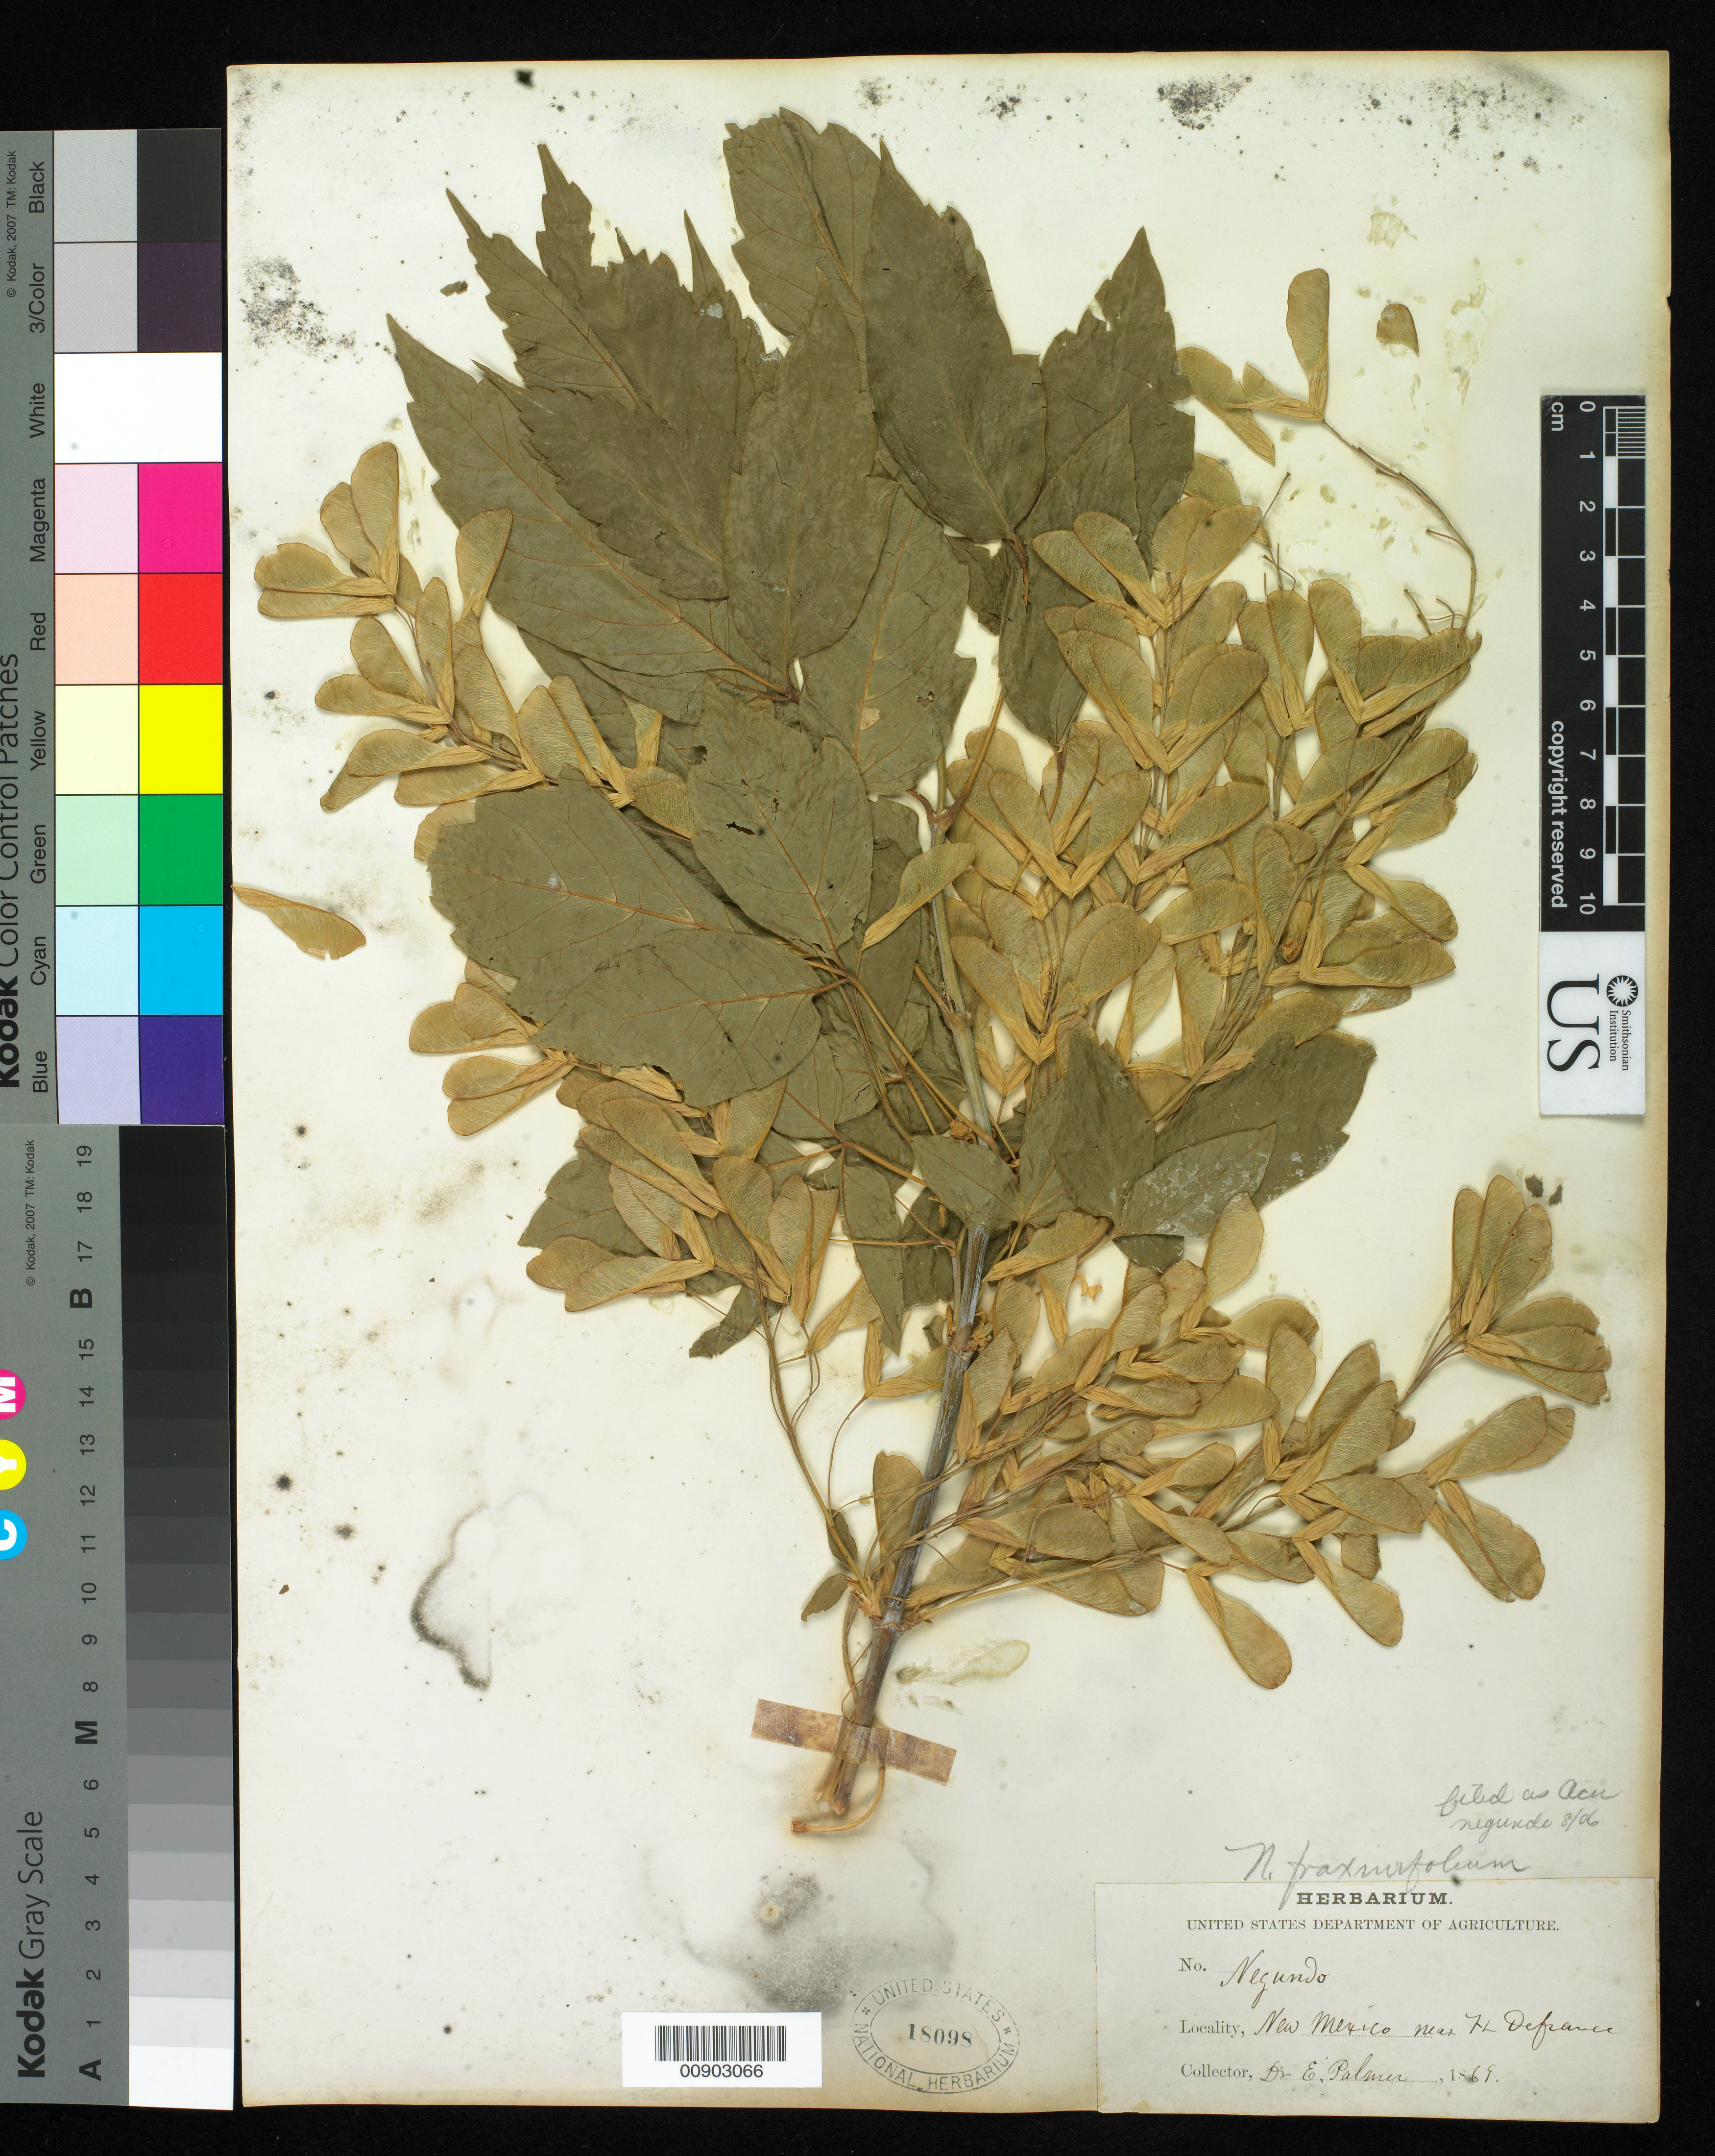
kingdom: Plantae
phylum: Tracheophyta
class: Magnoliopsida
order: Sapindales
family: Sapindaceae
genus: Acer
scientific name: Acer negundo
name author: L.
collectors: E. Palmer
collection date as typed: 1869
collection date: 1869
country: United States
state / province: New Mexico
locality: New Mexico near Ft. Defiance.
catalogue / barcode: US 18098